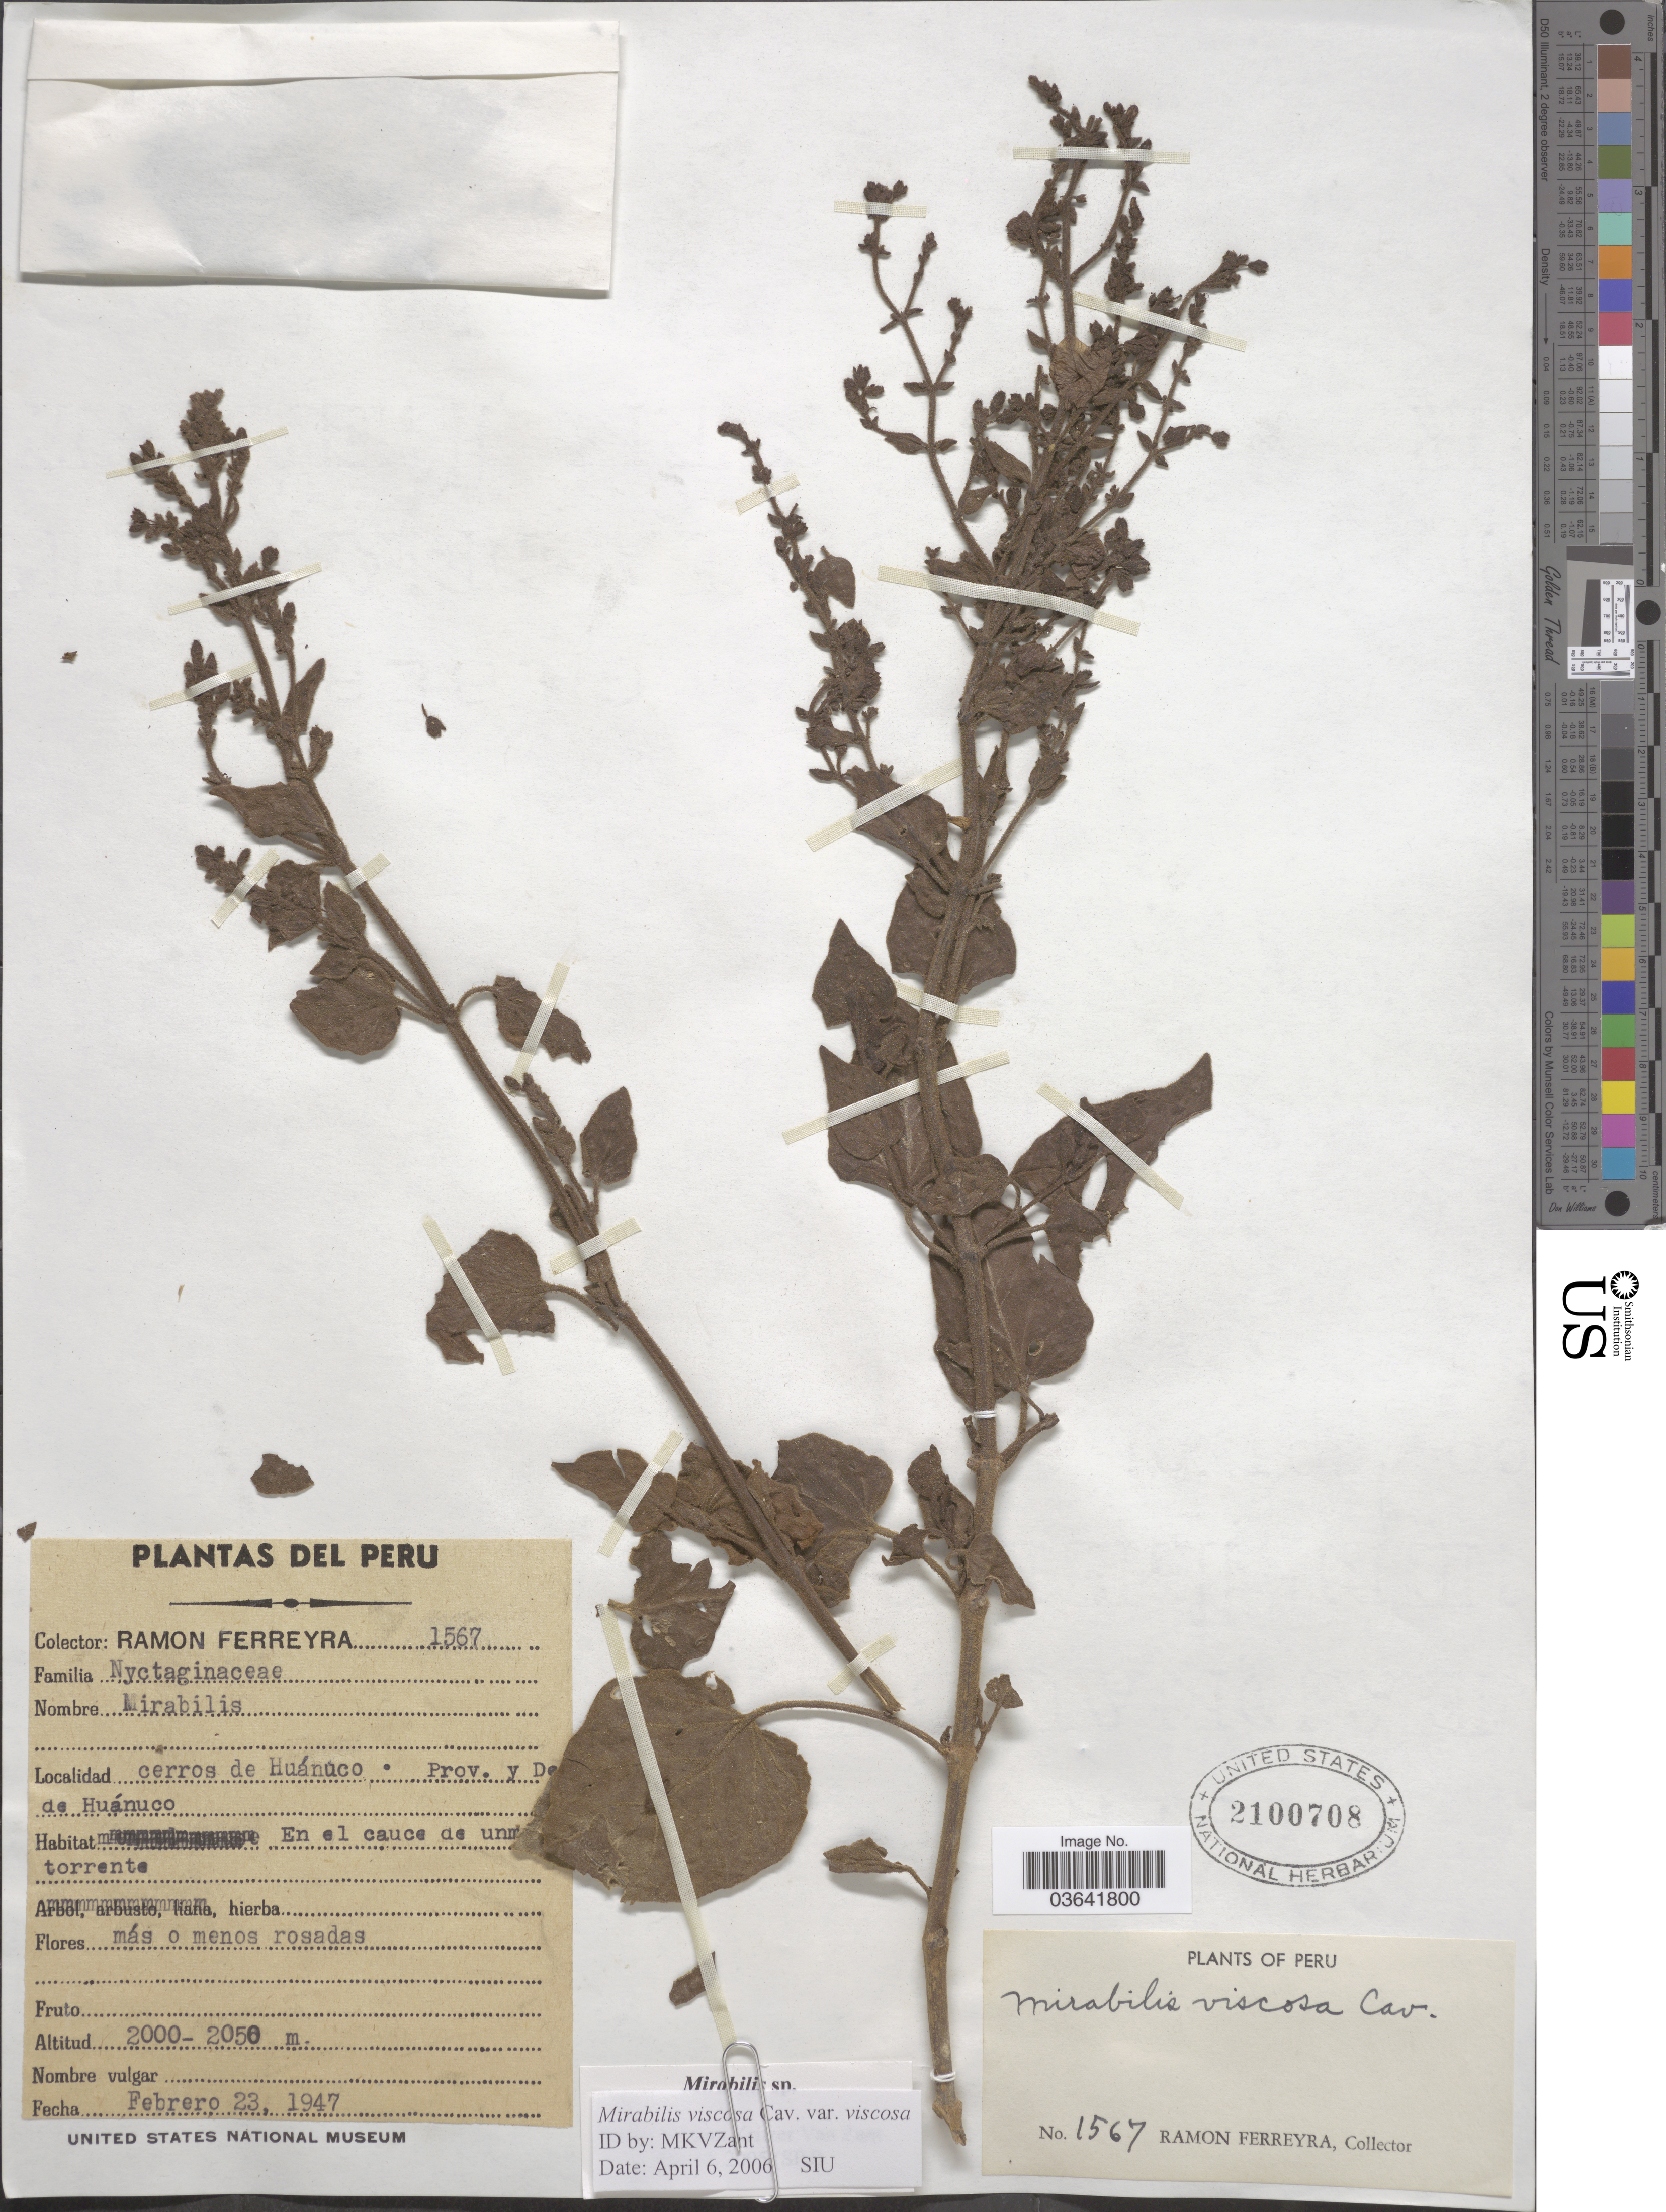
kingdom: Plantae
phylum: Tracheophyta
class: Magnoliopsida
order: Caryophyllales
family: Nyctaginaceae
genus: Mirabilis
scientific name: Mirabilis viscosa var. viscosa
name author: Cav.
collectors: R. A. Ferreyra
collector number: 1567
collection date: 1947-02-23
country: Peru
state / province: Huánuco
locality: Cerros de Huánuco, Prov. y Dept. de Huánuco.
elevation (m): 2000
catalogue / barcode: US 2100708